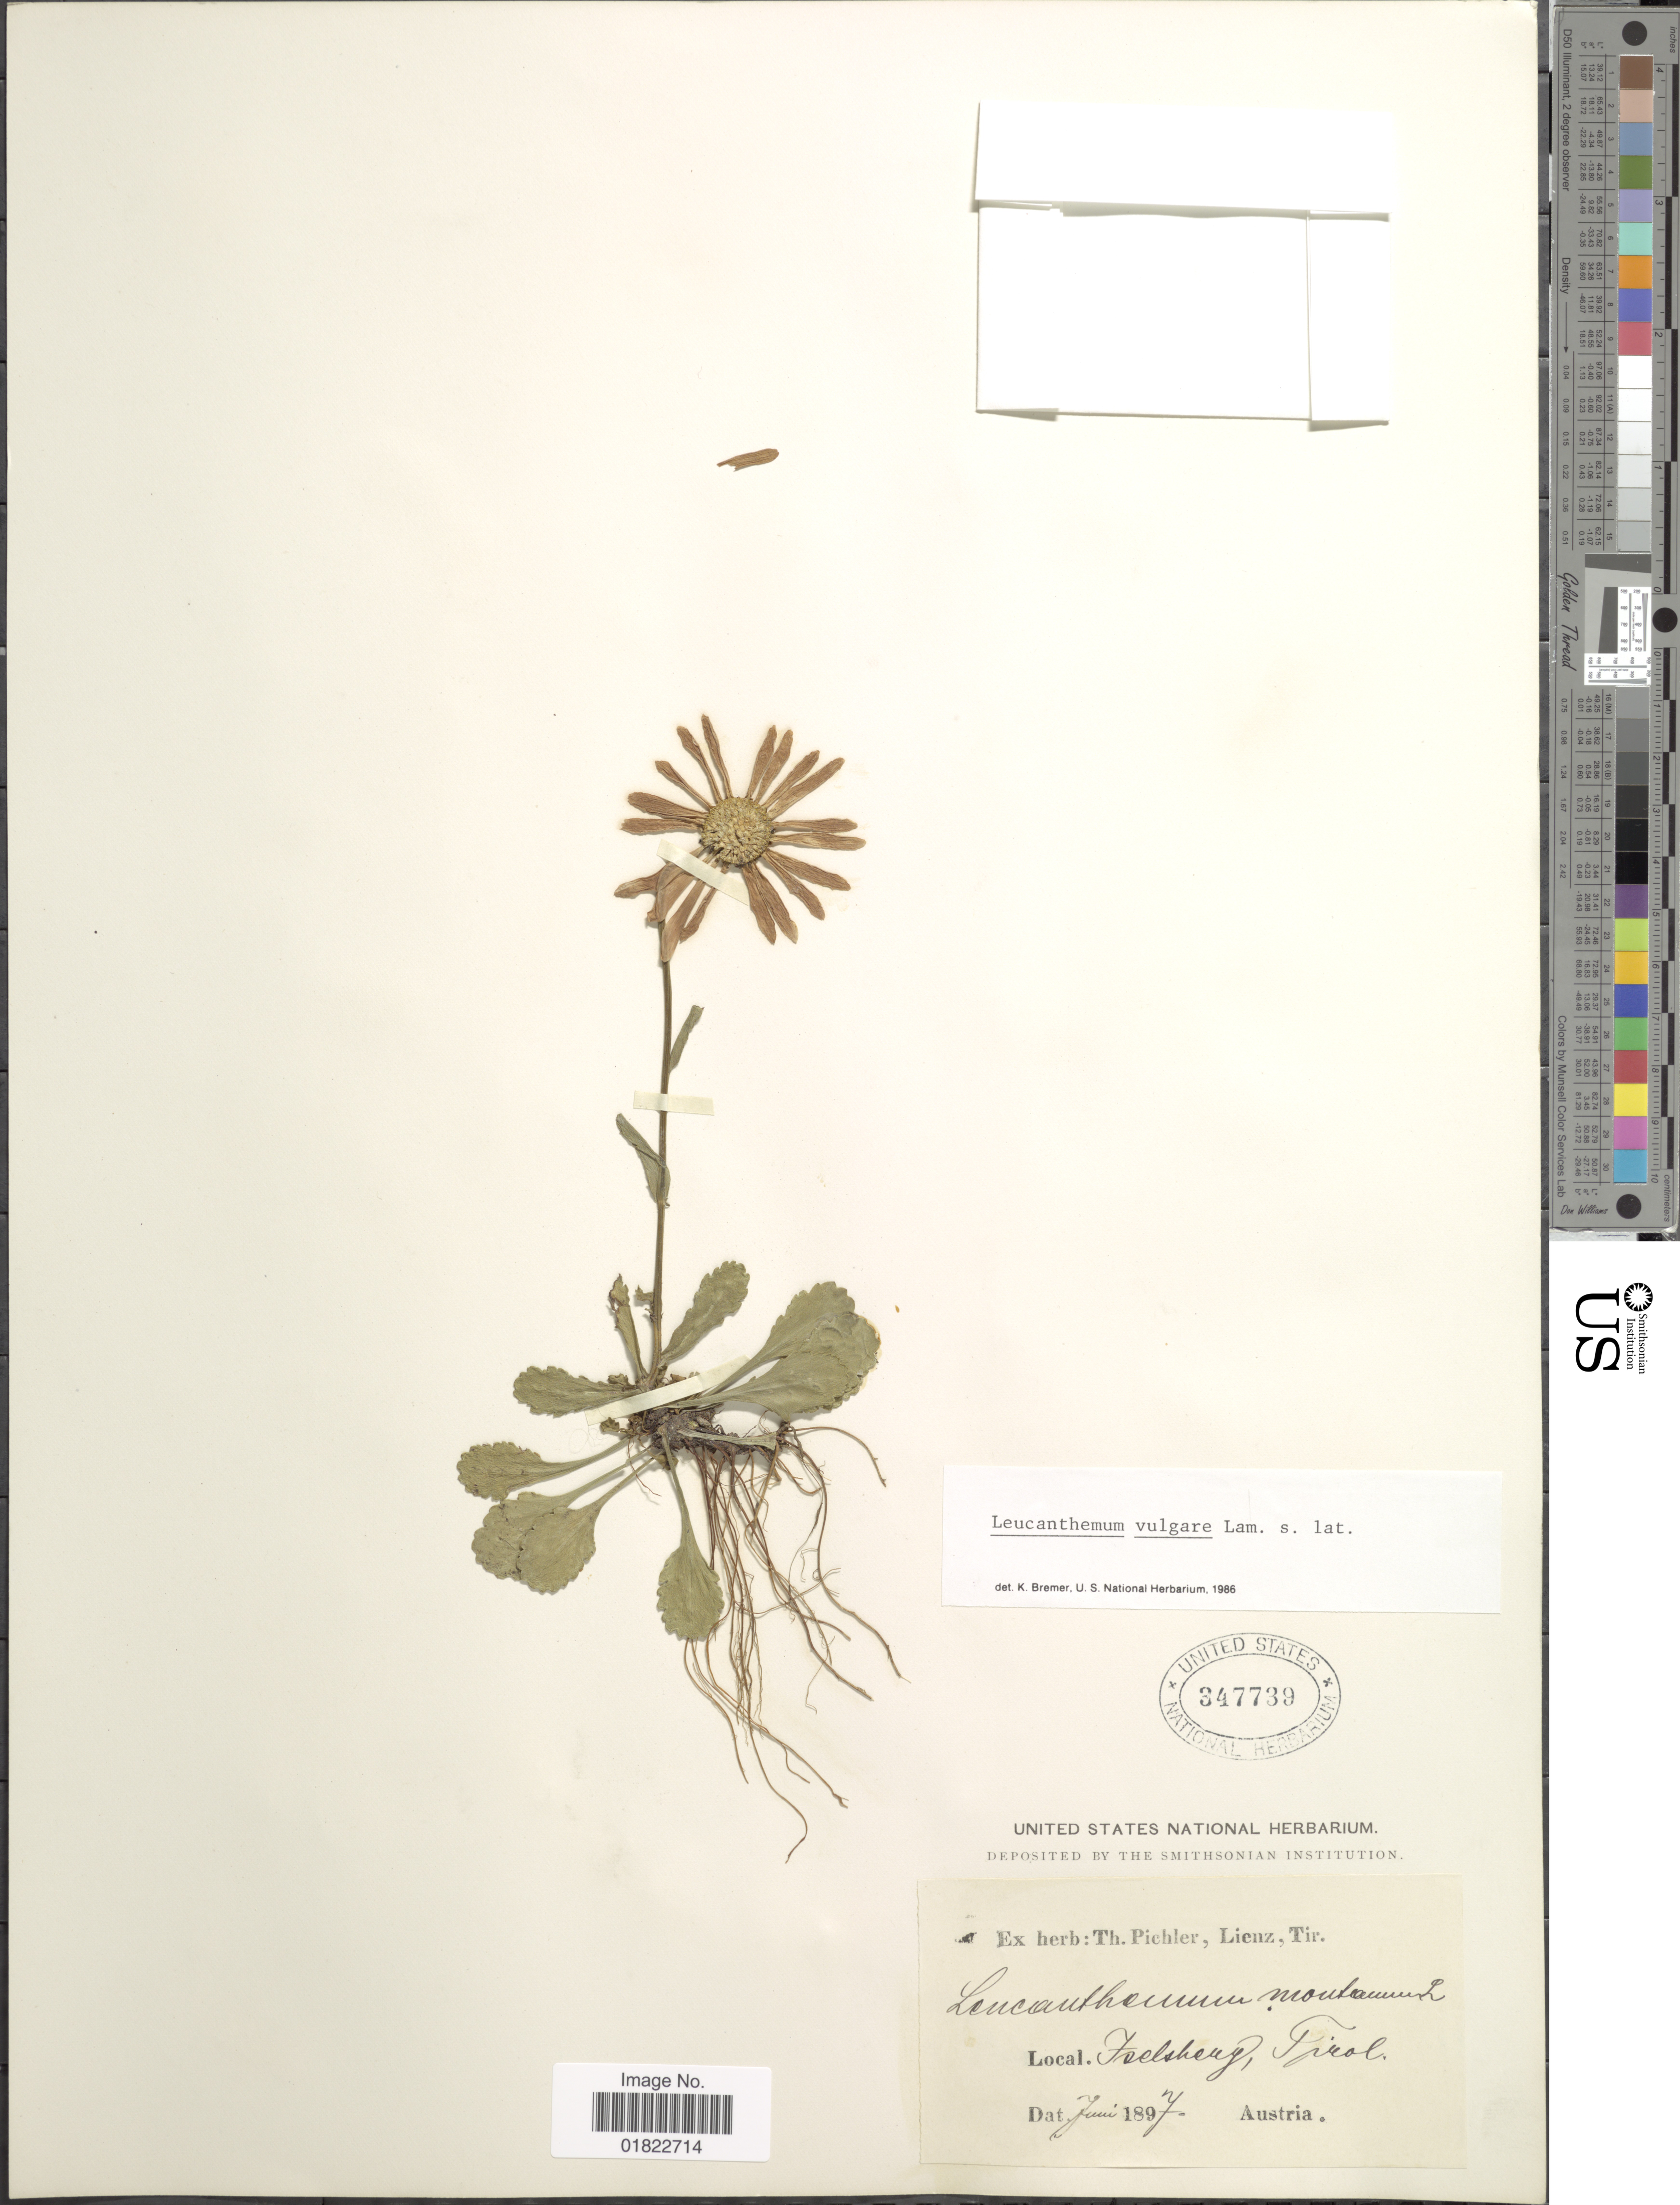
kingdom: Plantae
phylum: Tracheophyta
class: Magnoliopsida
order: Asterales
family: Asteraceae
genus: Leucanthemum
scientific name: Leucanthemum vulgare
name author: Lam.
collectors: T. Pichler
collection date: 1897-06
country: Austria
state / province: Tirol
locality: Iselsberg, Tirol.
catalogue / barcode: US 347739